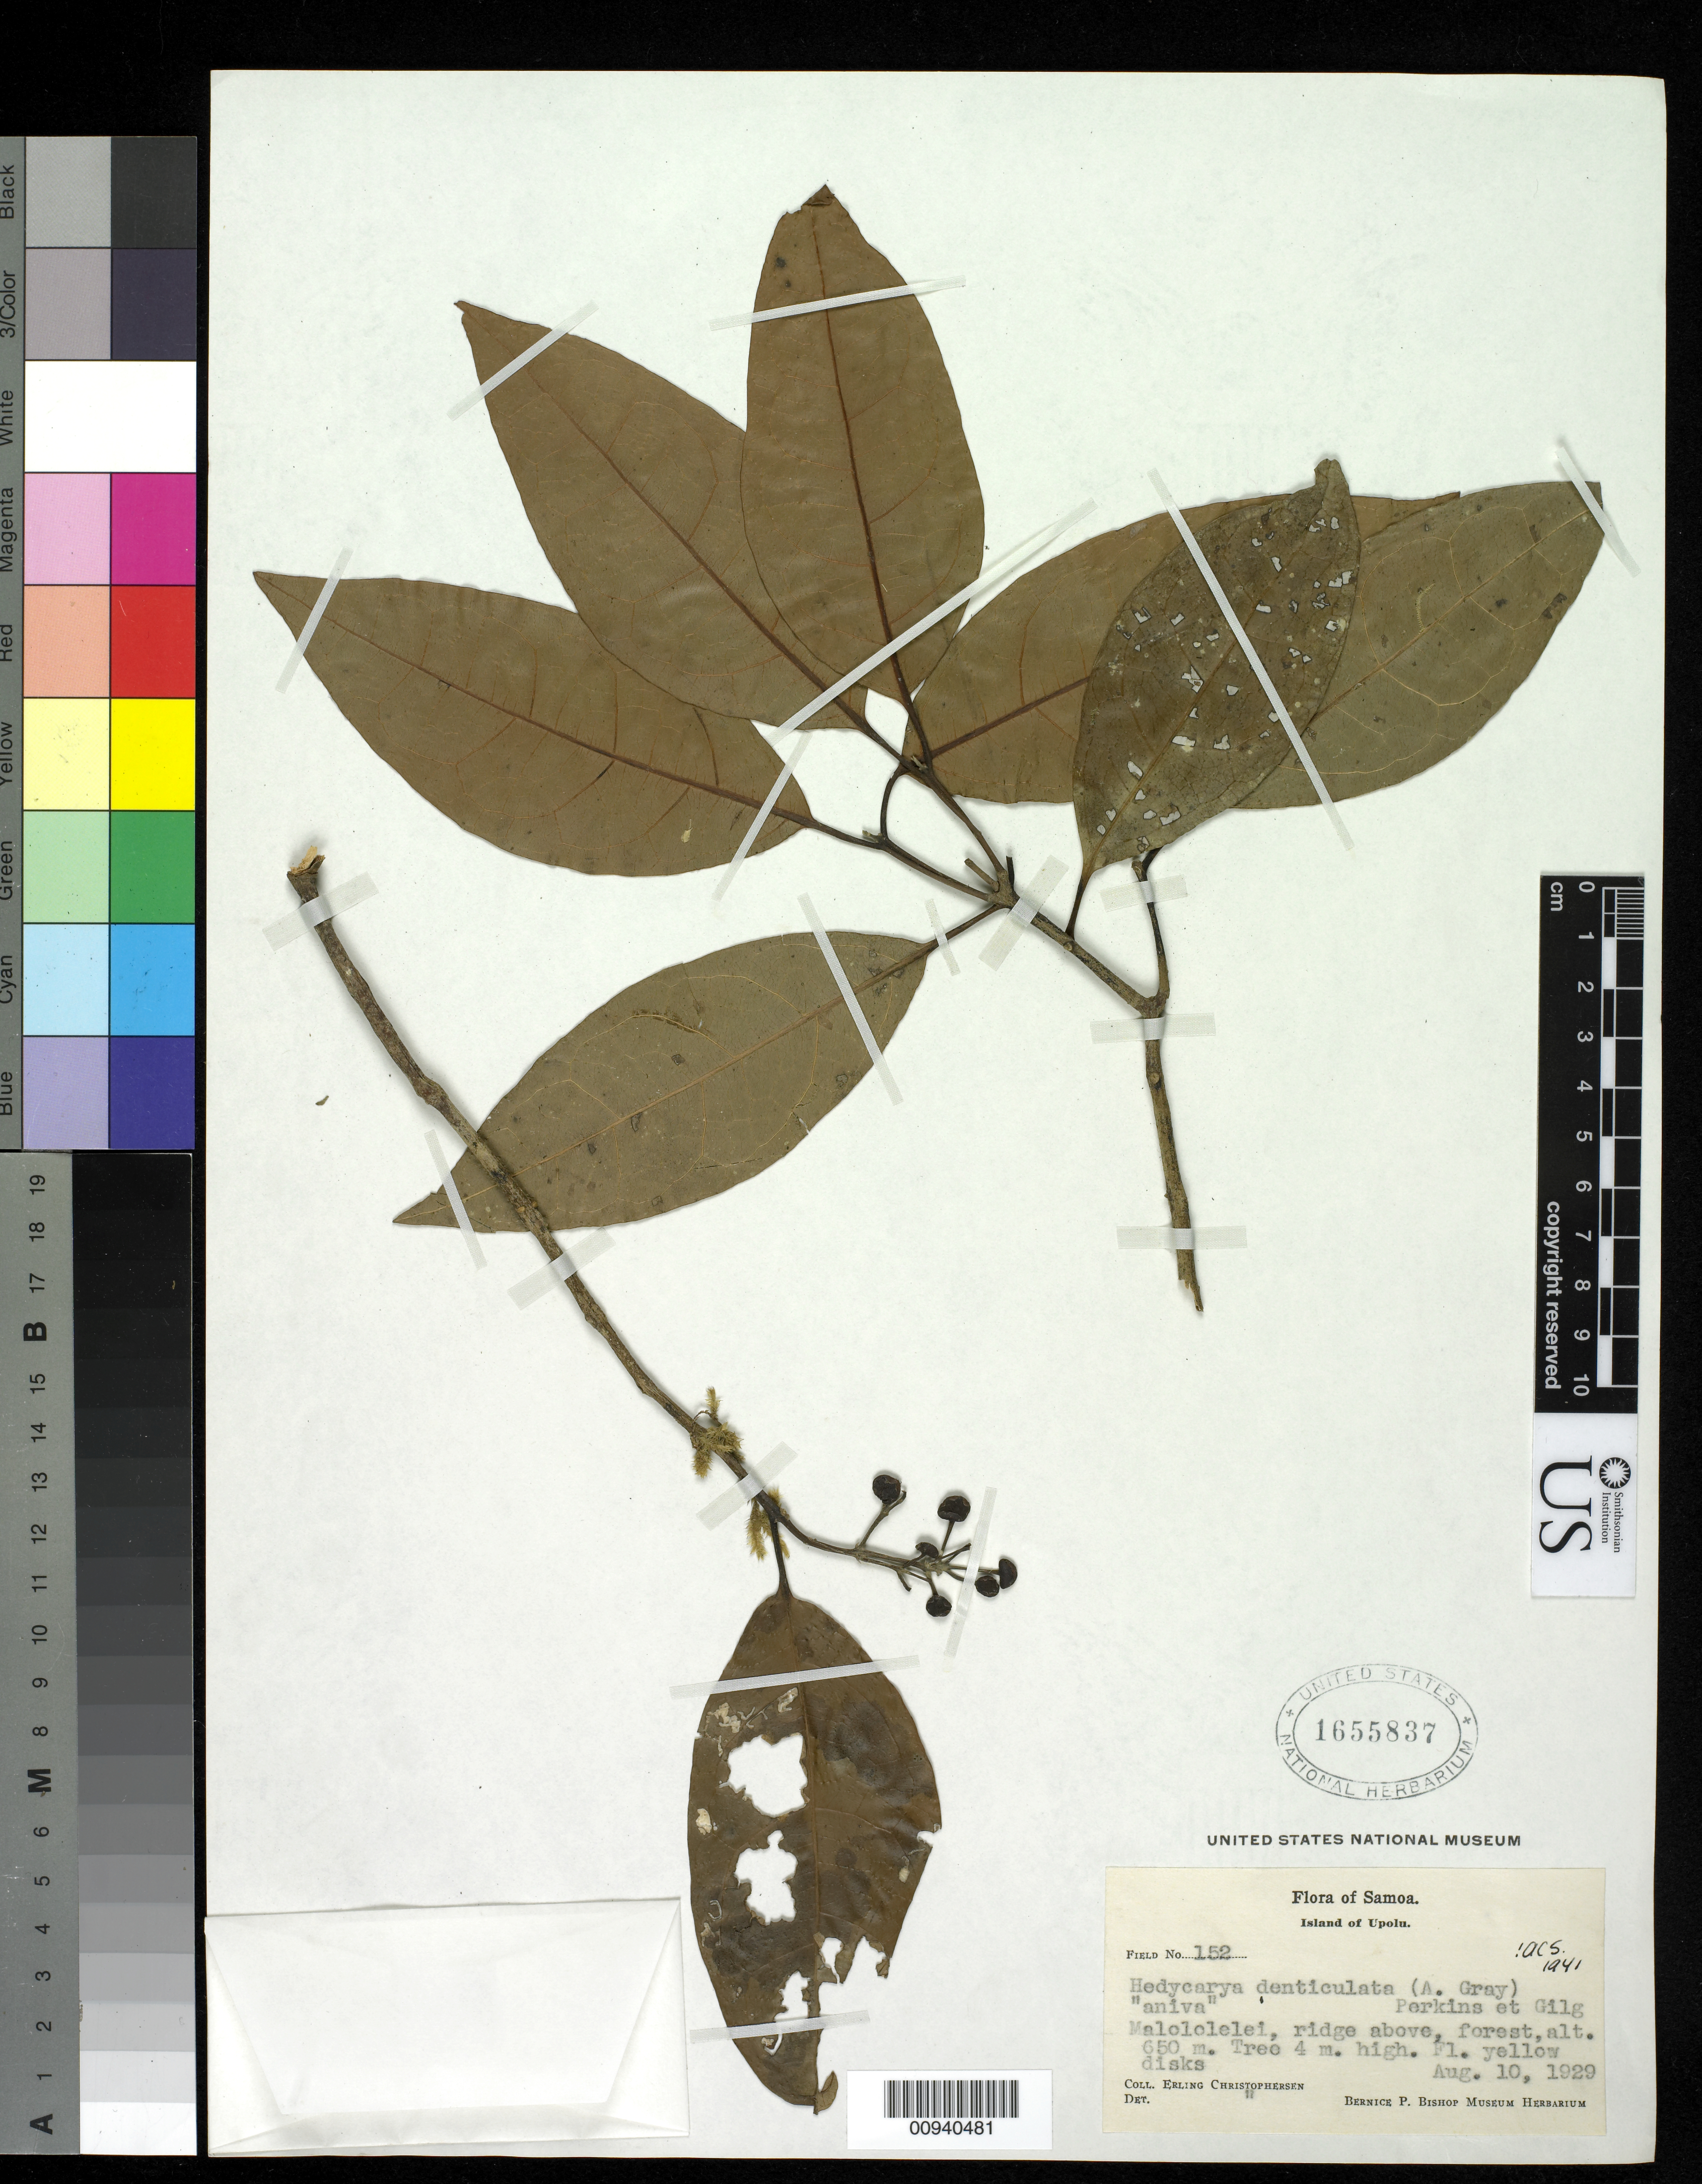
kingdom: Plantae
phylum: Tracheophyta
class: Magnoliopsida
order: Laurales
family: Monimiaceae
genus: Hedycarya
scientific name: Hedycarya dorstenioides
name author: A. Gray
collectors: E. Christophersen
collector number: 152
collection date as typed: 10 Aug 1929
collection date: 1929-08-10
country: Samoa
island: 'Upolu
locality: Malololelei, ridge above.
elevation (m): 650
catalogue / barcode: US 1655837